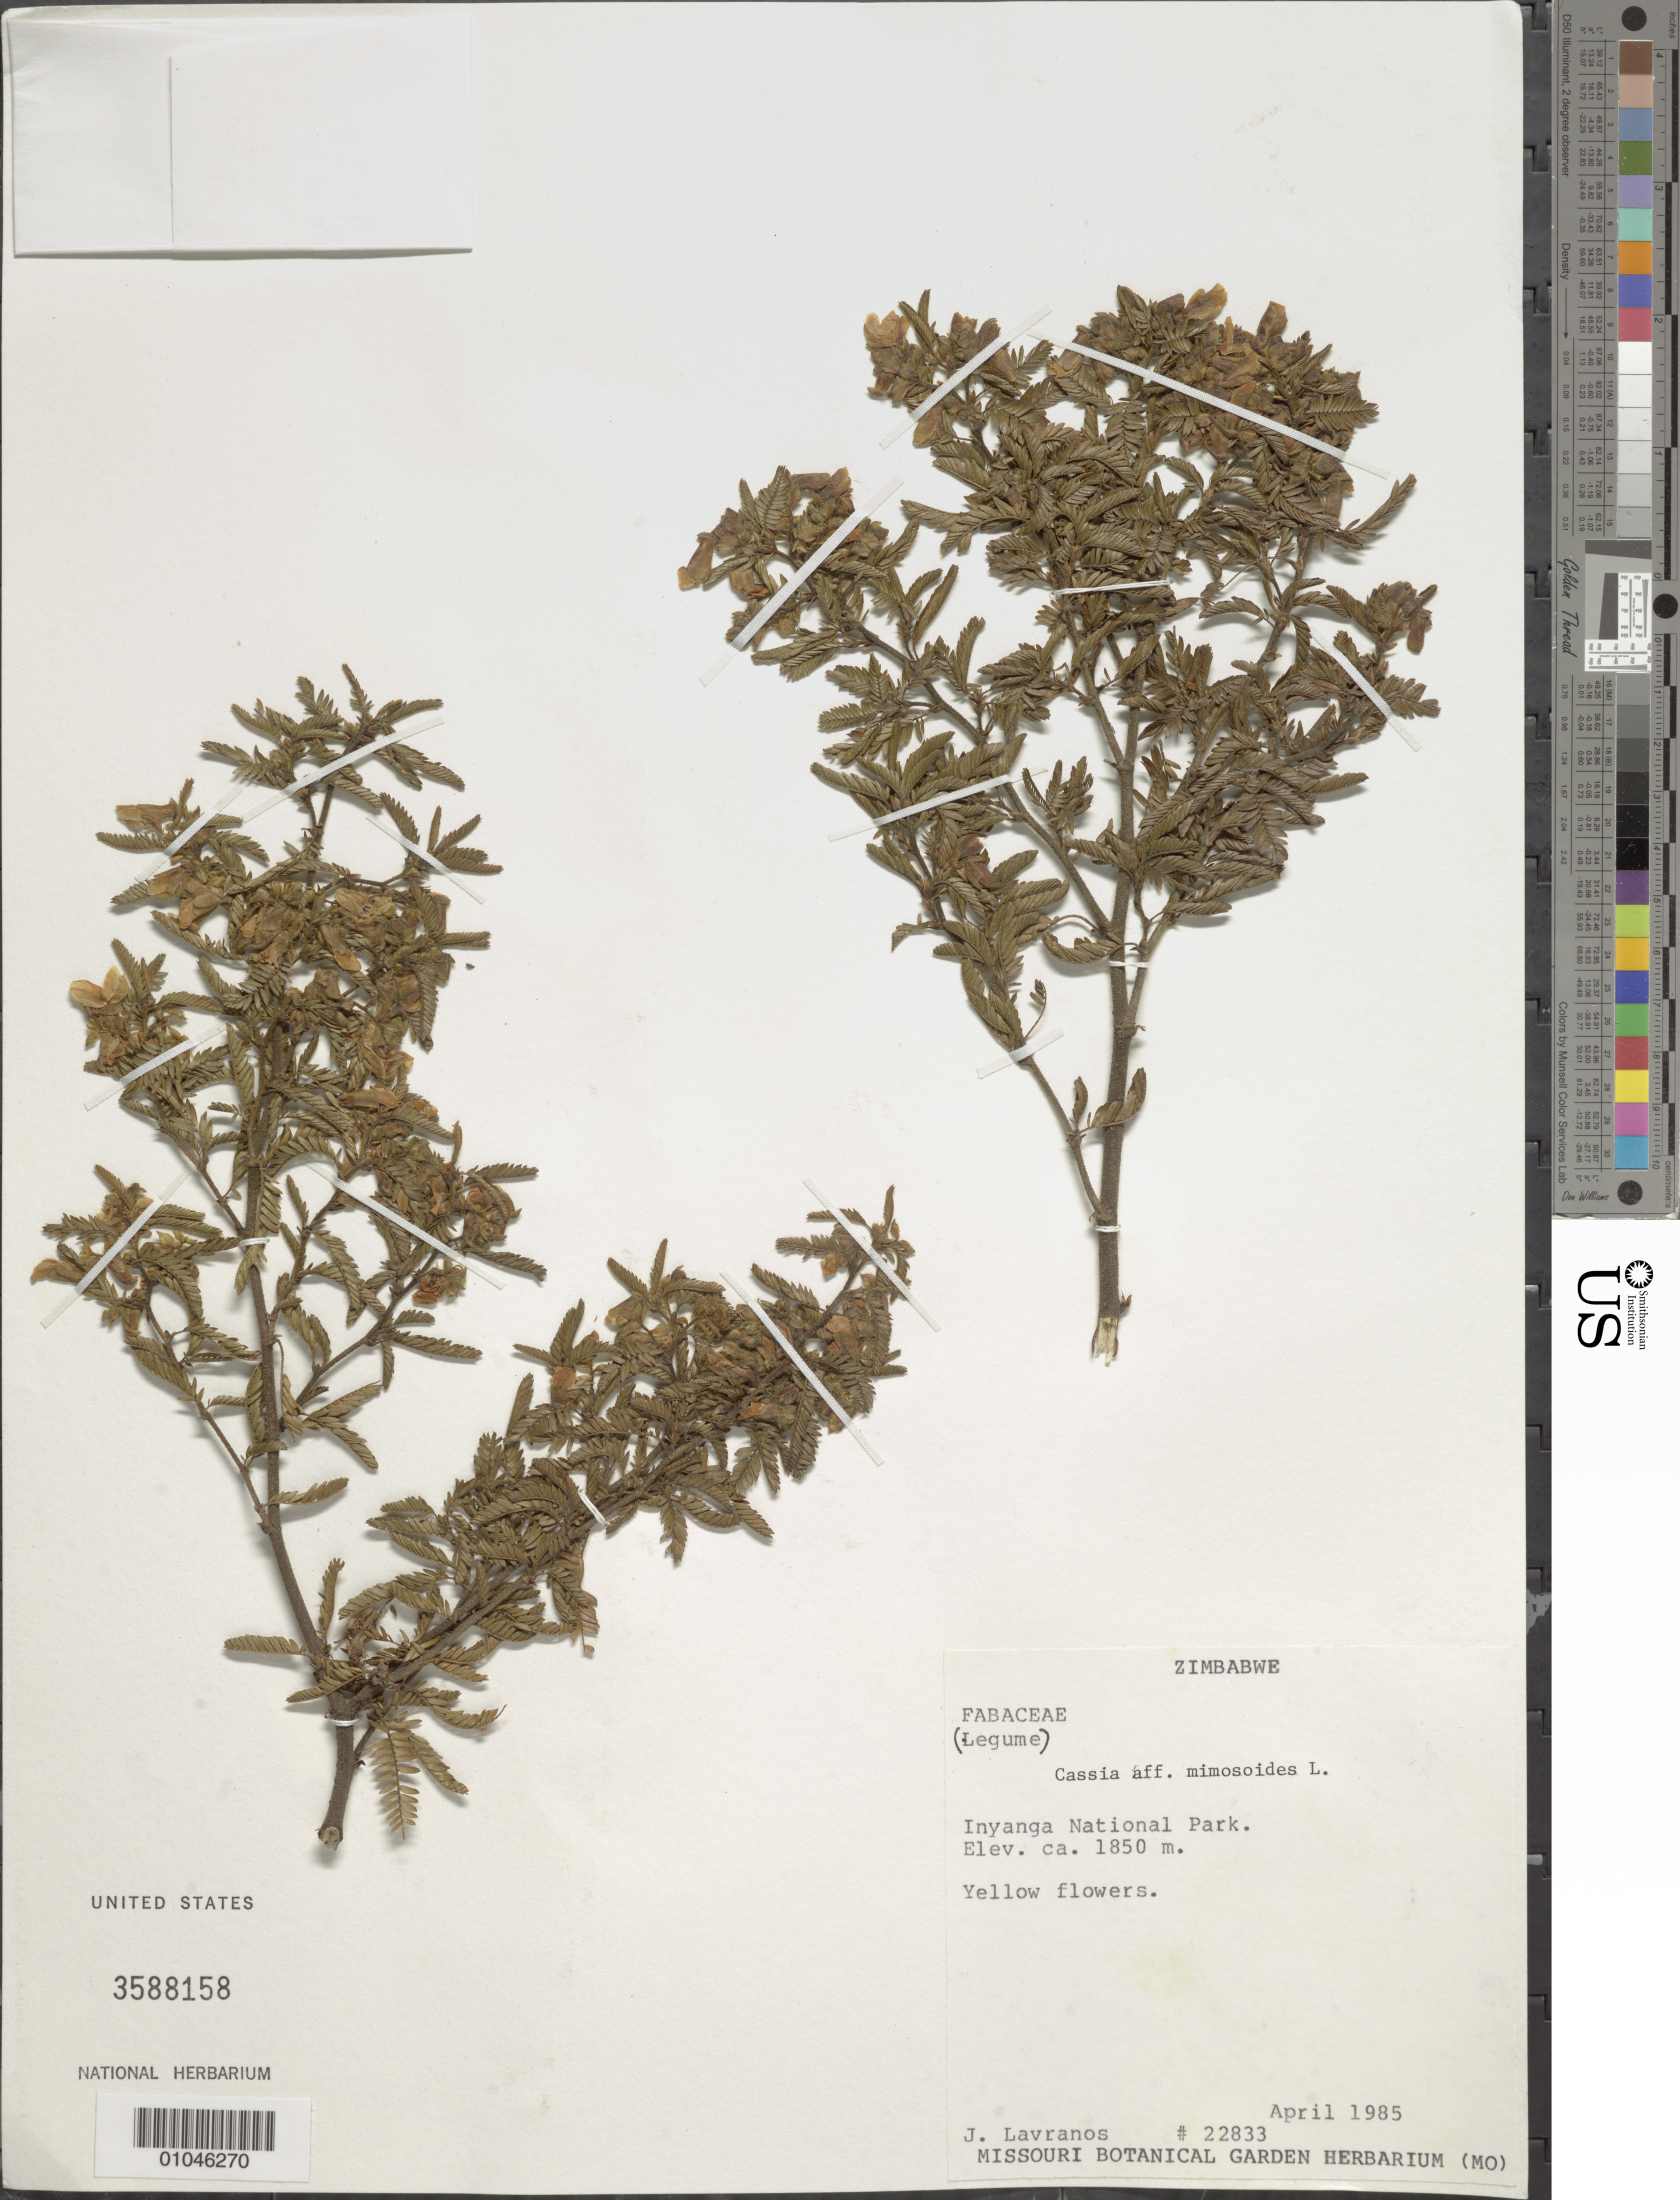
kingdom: Plantae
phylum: Tracheophyta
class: Magnoliopsida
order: Fabales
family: Fabaceae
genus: Chamaecrista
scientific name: Chamaecrista mimosoides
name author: (L.) Greene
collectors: J. Lavranos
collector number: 22833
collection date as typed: Apr 1985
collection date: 1985-04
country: Zimbabwe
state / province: Manicaland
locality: Inyanga National Park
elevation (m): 1850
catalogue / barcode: US 3588158